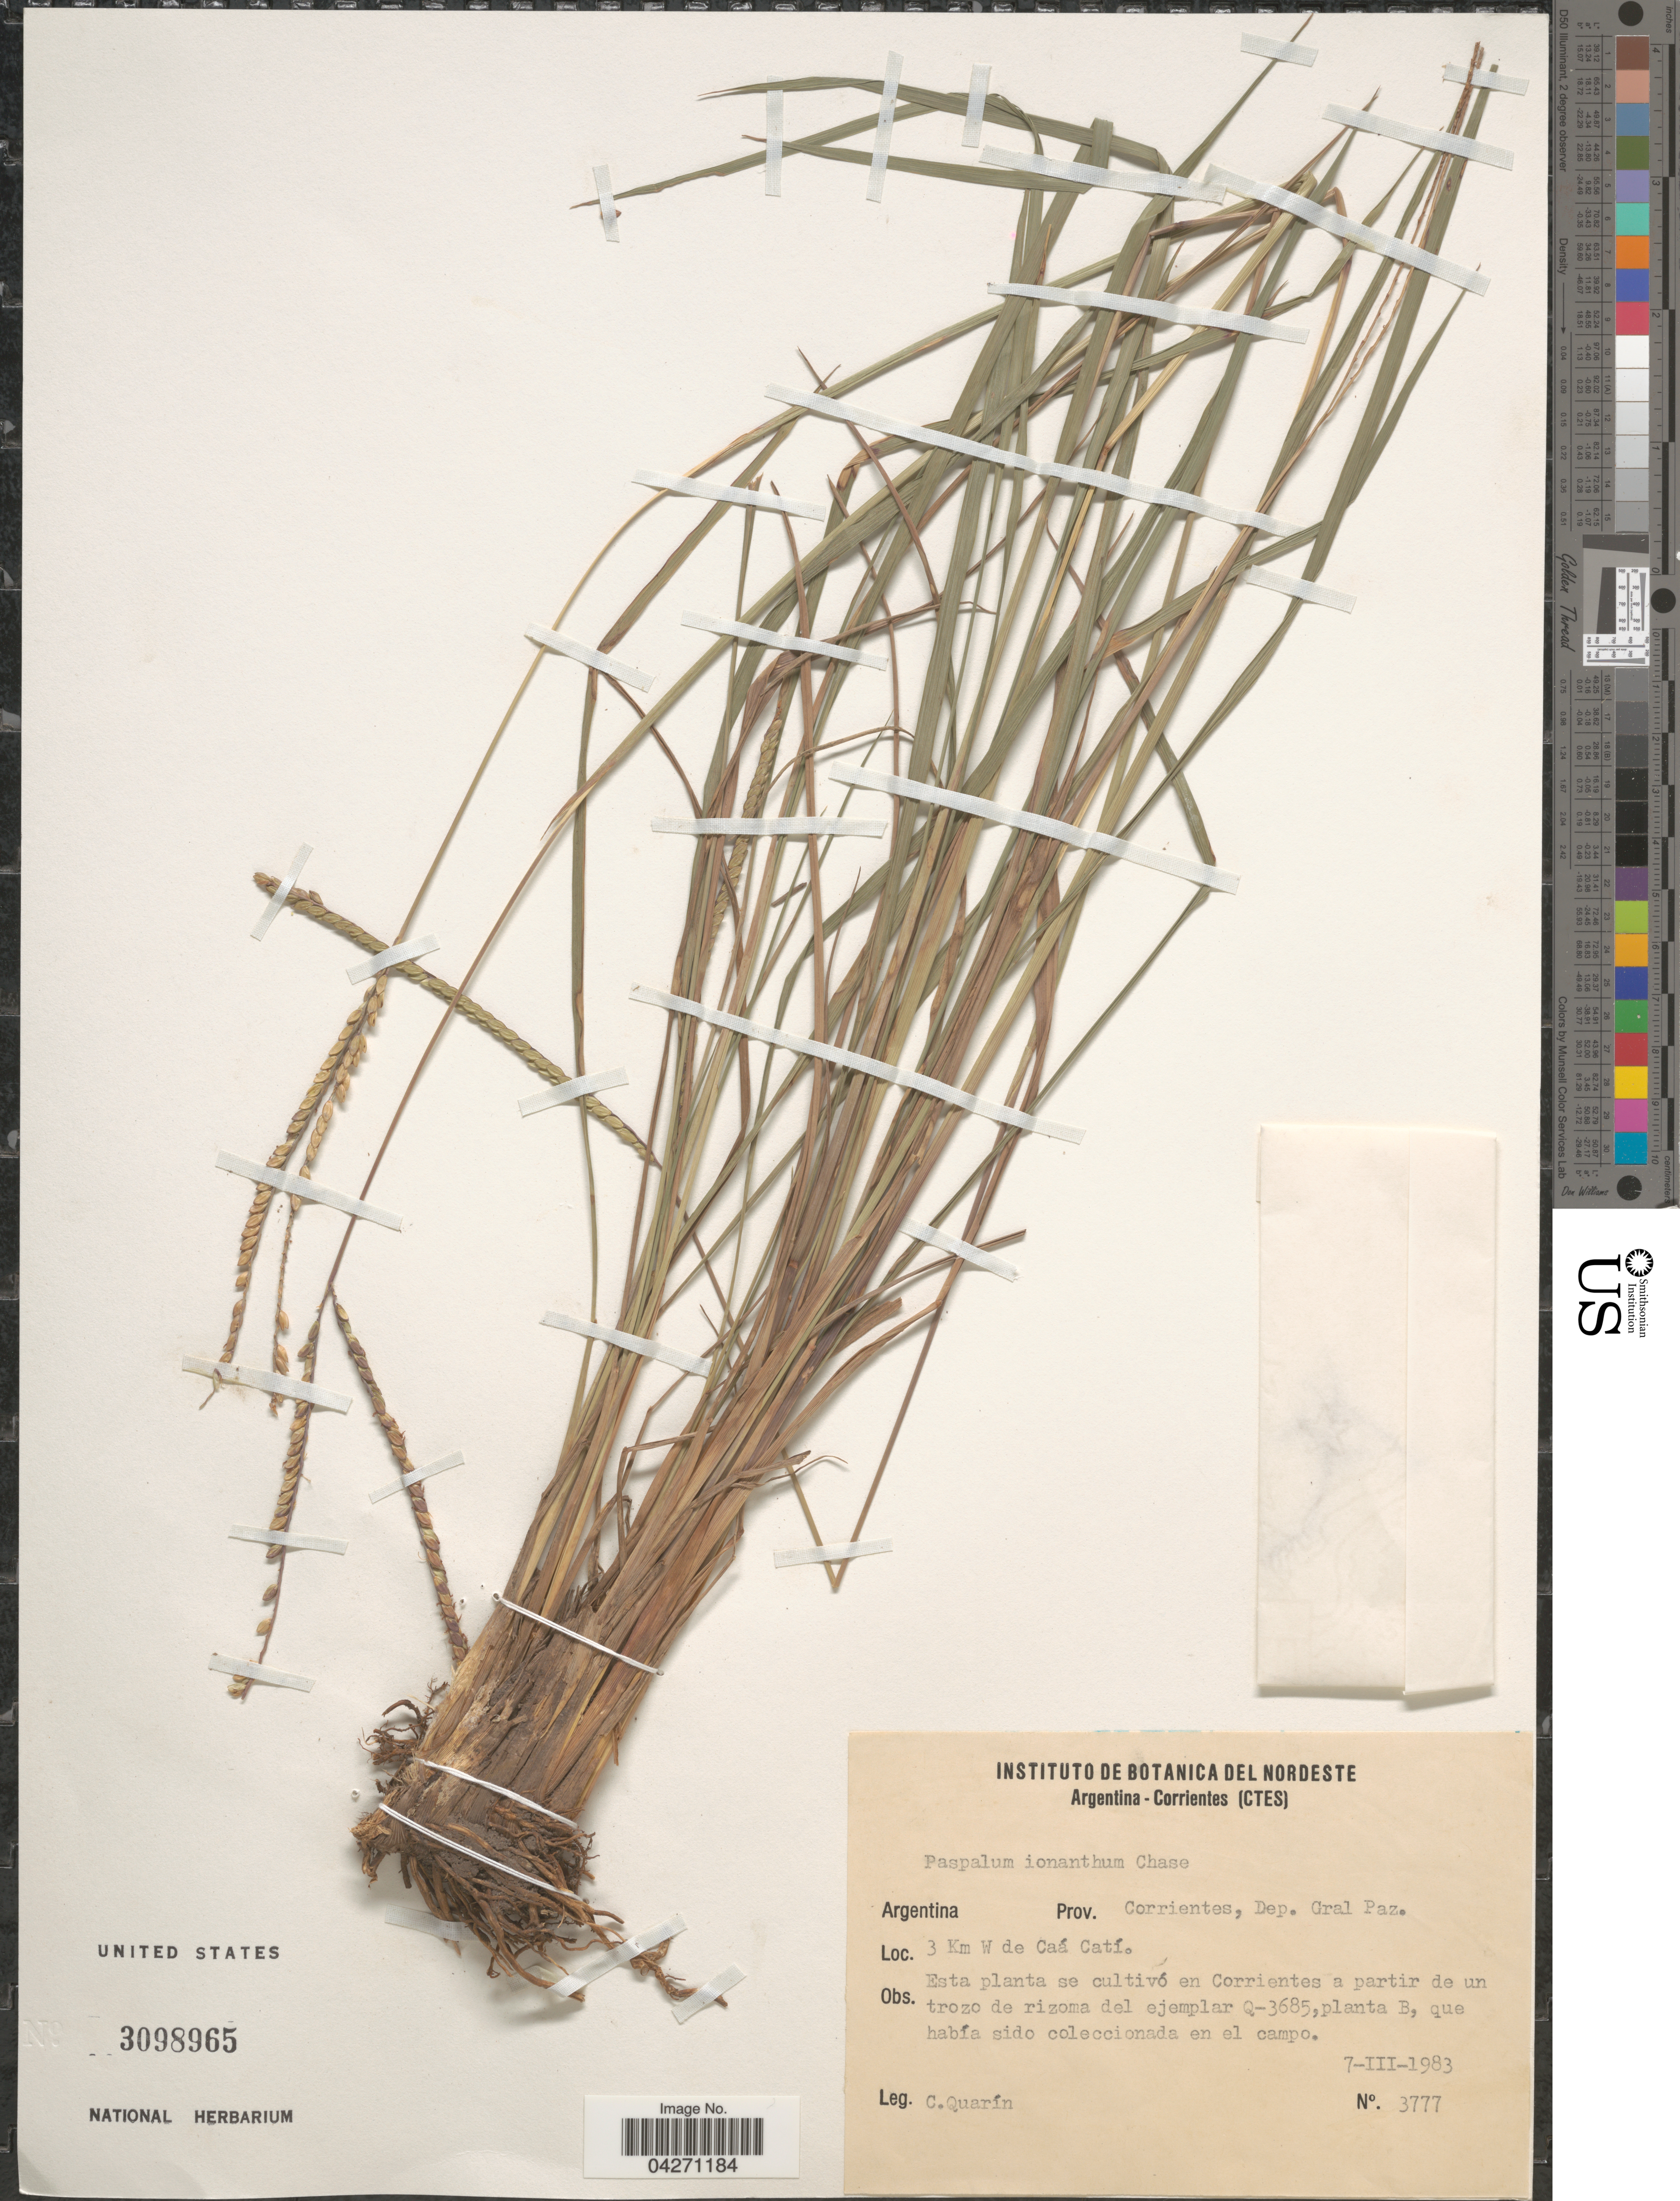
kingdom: Plantae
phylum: Tracheophyta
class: Liliopsida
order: Poales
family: Poaceae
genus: Paspalum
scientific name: Paspalum ionanthum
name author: Chase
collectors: C. Quarín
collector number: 3777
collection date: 1983-03-07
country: Argentina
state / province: Corrientes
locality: Prov. Corrientes, Dep. Gral Paz. 3 Km W de Caá Catí.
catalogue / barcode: US 3098965